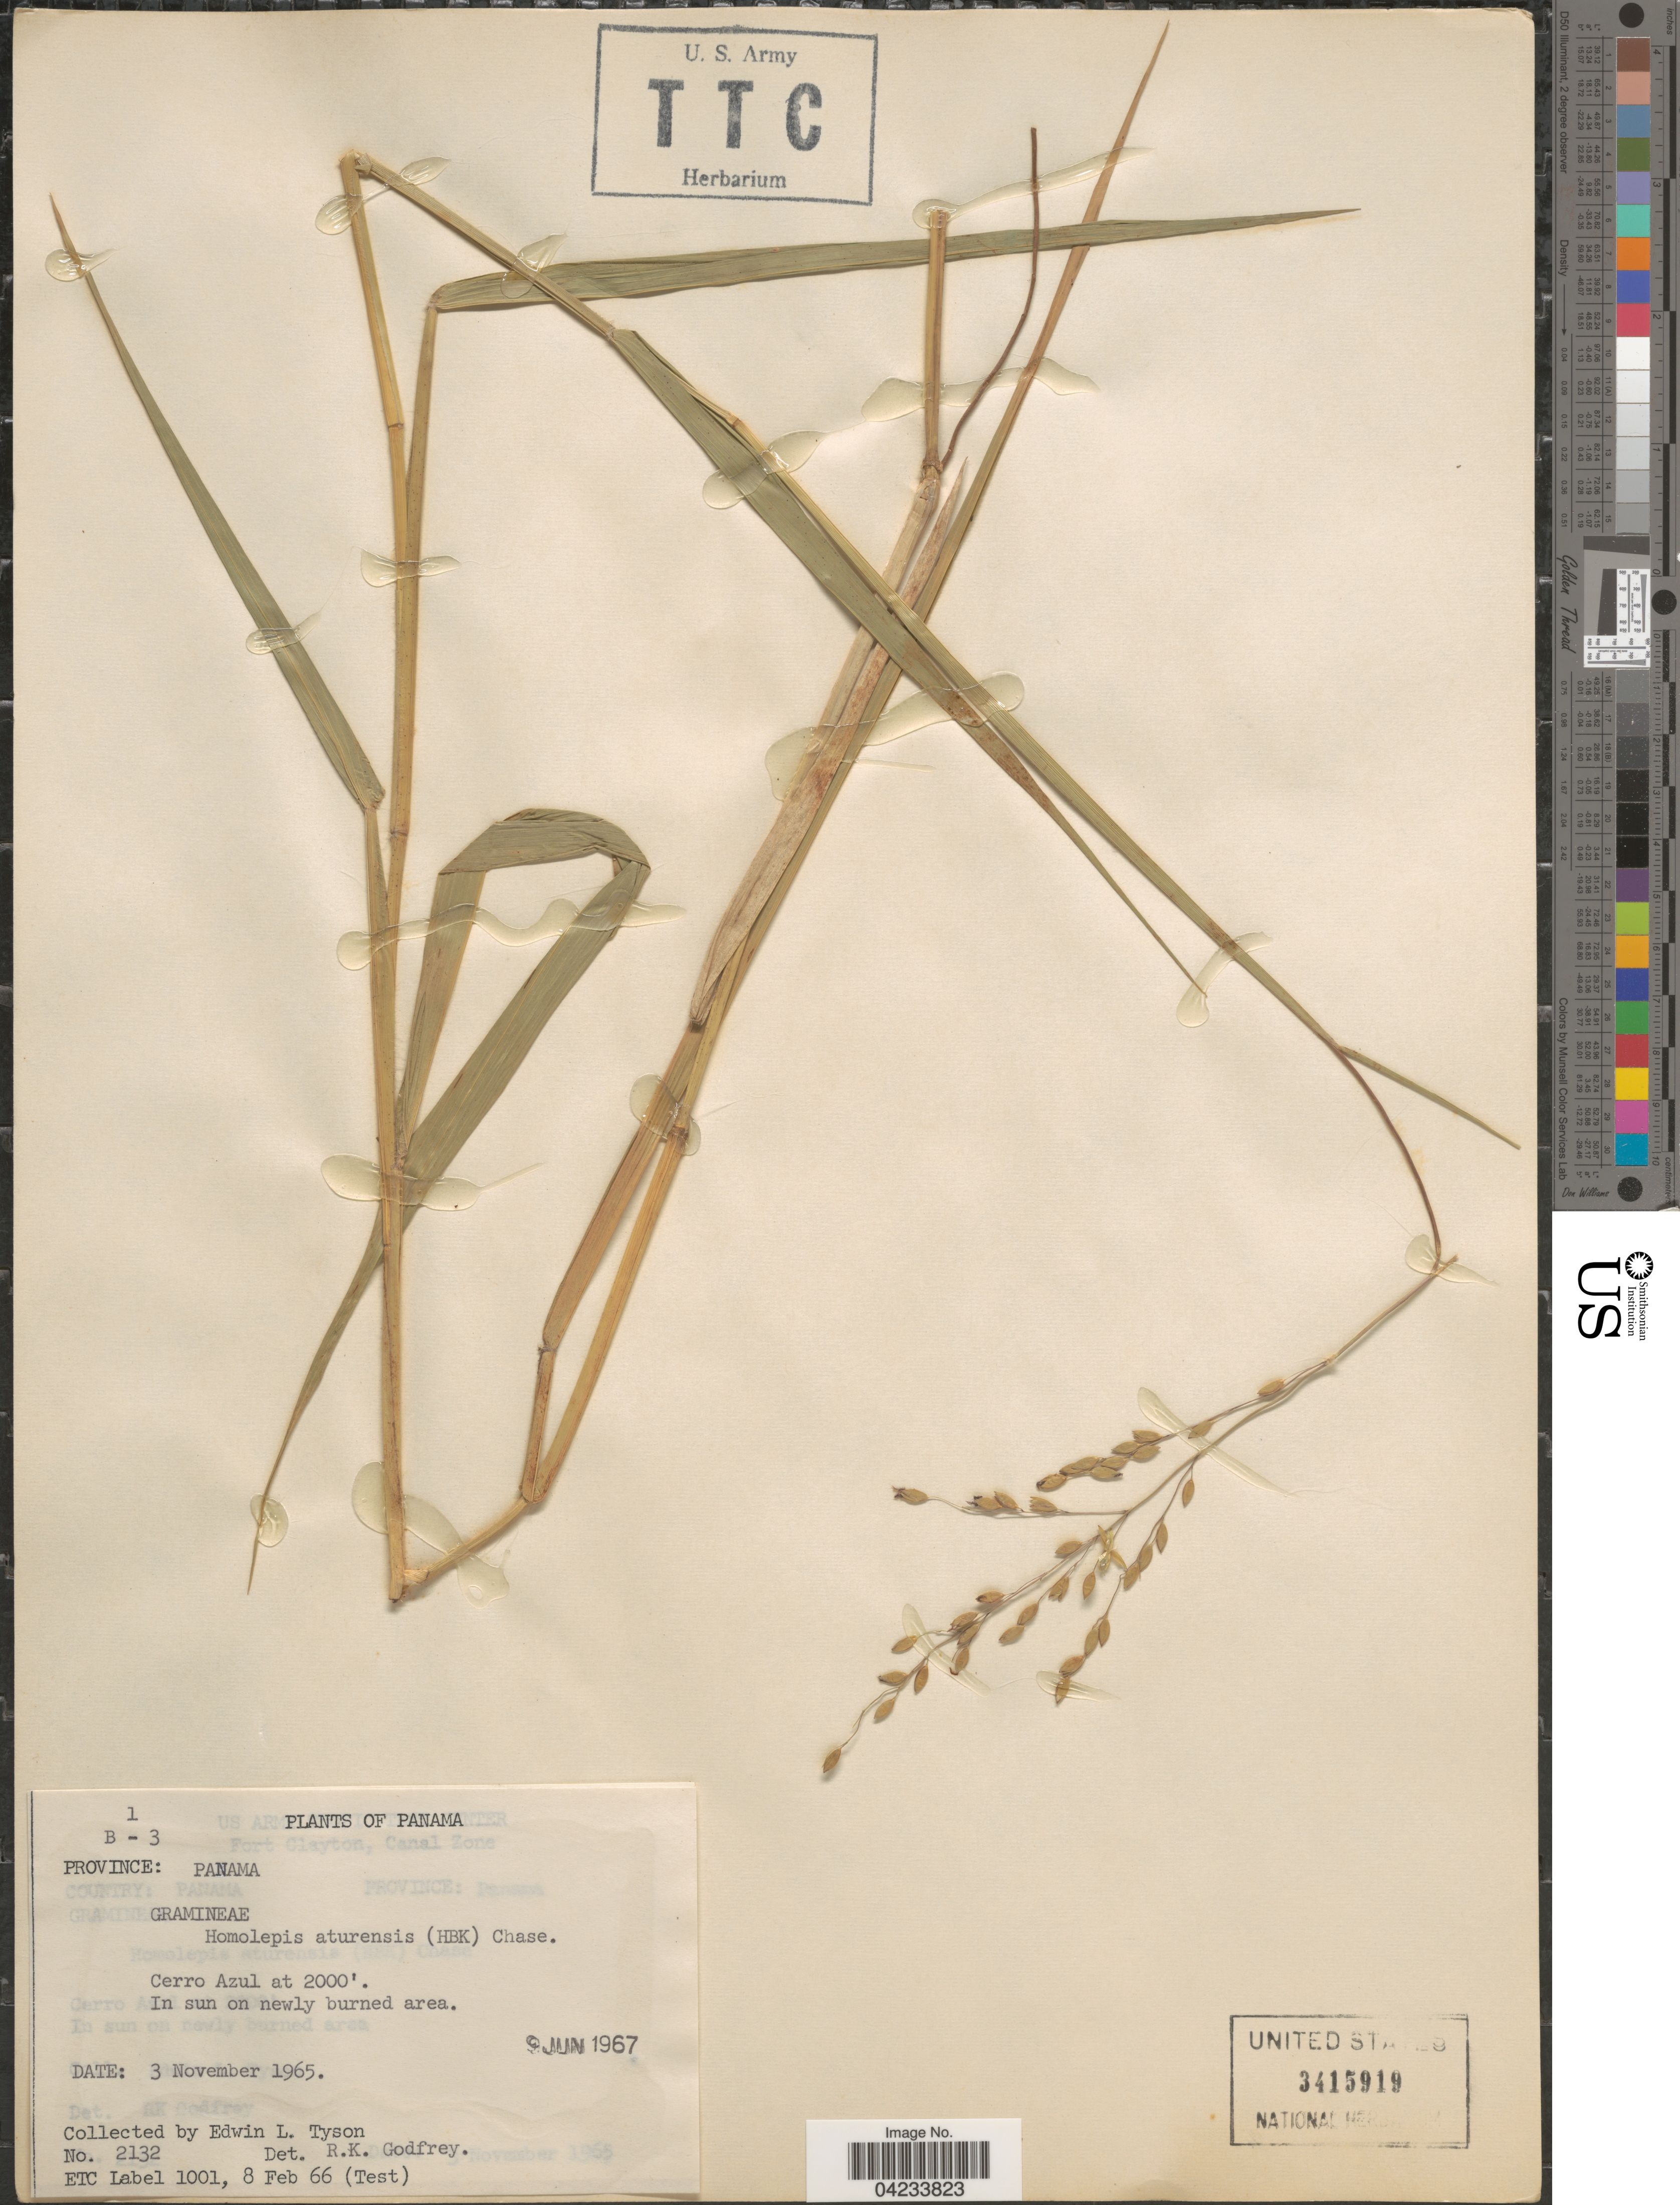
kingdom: Plantae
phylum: Tracheophyta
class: Liliopsida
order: Poales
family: Poaceae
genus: Homolepis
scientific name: Homolepis aturensis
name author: (Kunth) Chase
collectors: E. L. Tyson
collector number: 2132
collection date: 1965-11-03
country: Panama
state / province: Panamá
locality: Province: Panama. Cerro Azul. In sun on newly burned area.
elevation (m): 610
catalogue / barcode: US 3415919